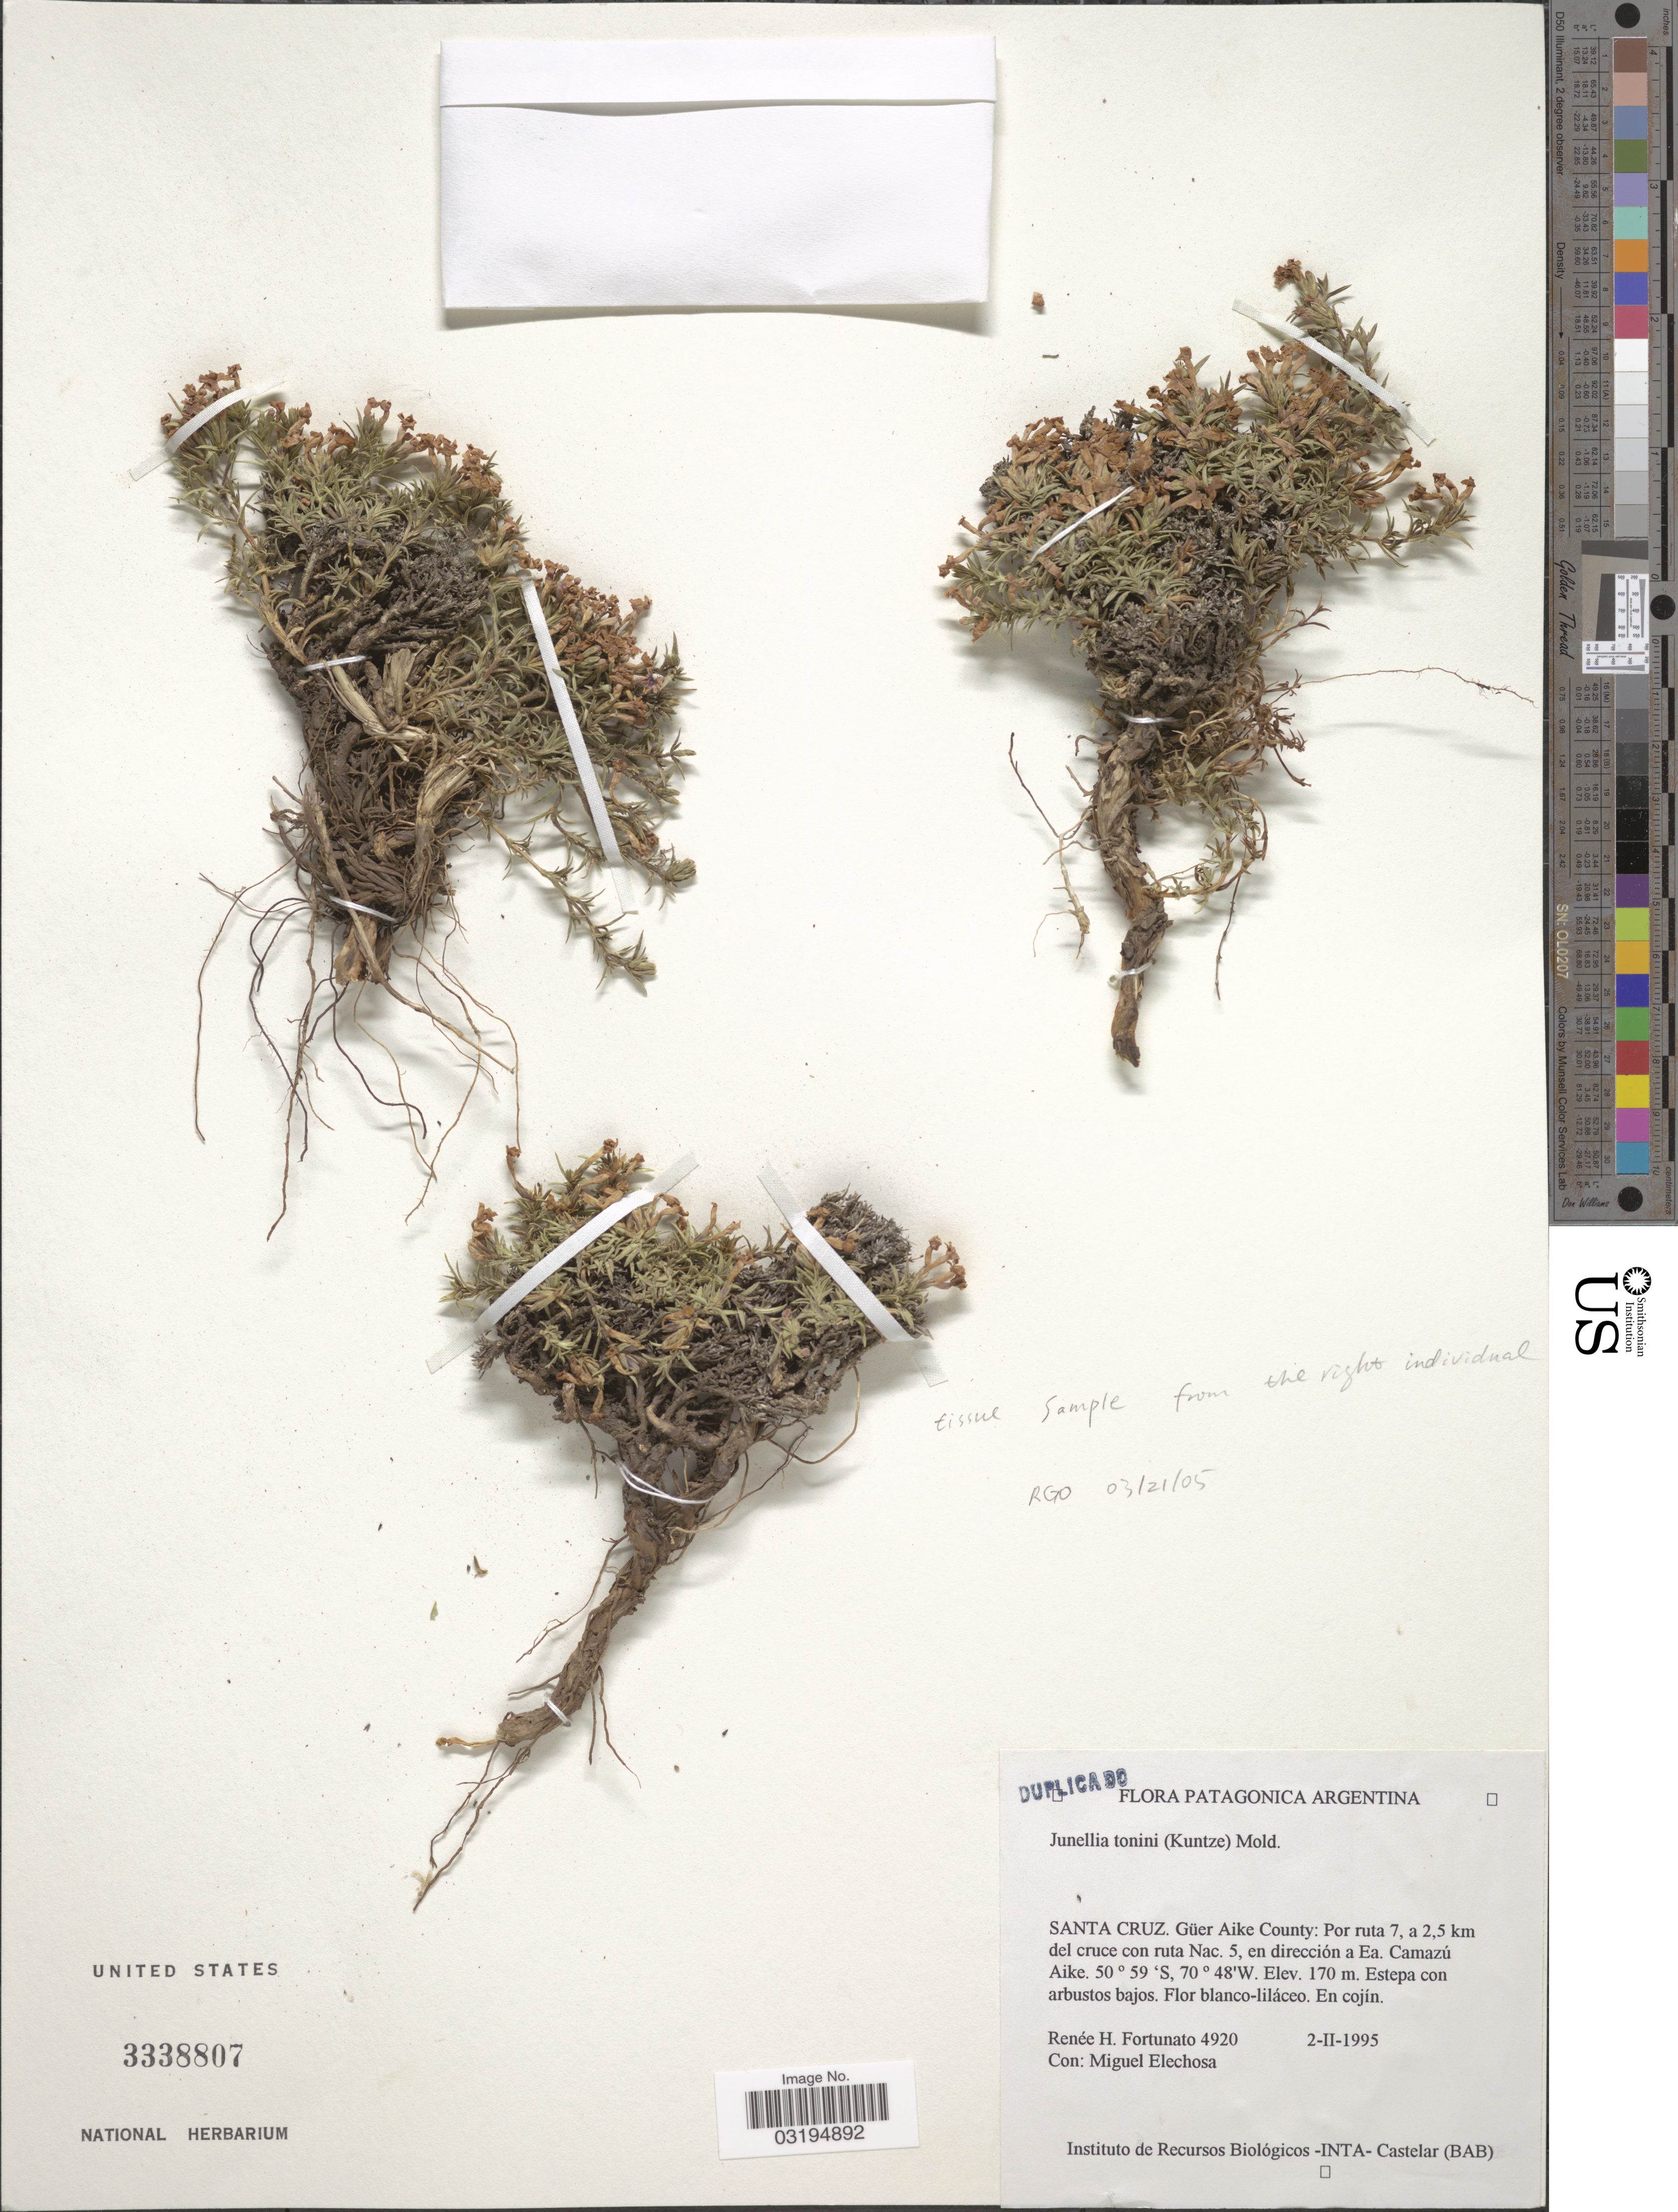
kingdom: Plantae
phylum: Tracheophyta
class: Magnoliopsida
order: Lamiales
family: Verbenaceae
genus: Junellia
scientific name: Junellia toninii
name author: (Kuntze) Moldenke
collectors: R. H. Fortunato & M. Elechosa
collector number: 4920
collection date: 1995-02-02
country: Argentina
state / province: Santa Cruz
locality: Patagonica Argentina, Güer Aike County: Por ruta 7, a 2.5 km del cruce con ruta Nac. 5, en dirección a Ea. Camazú Aike.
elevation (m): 170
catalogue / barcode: US 3338807